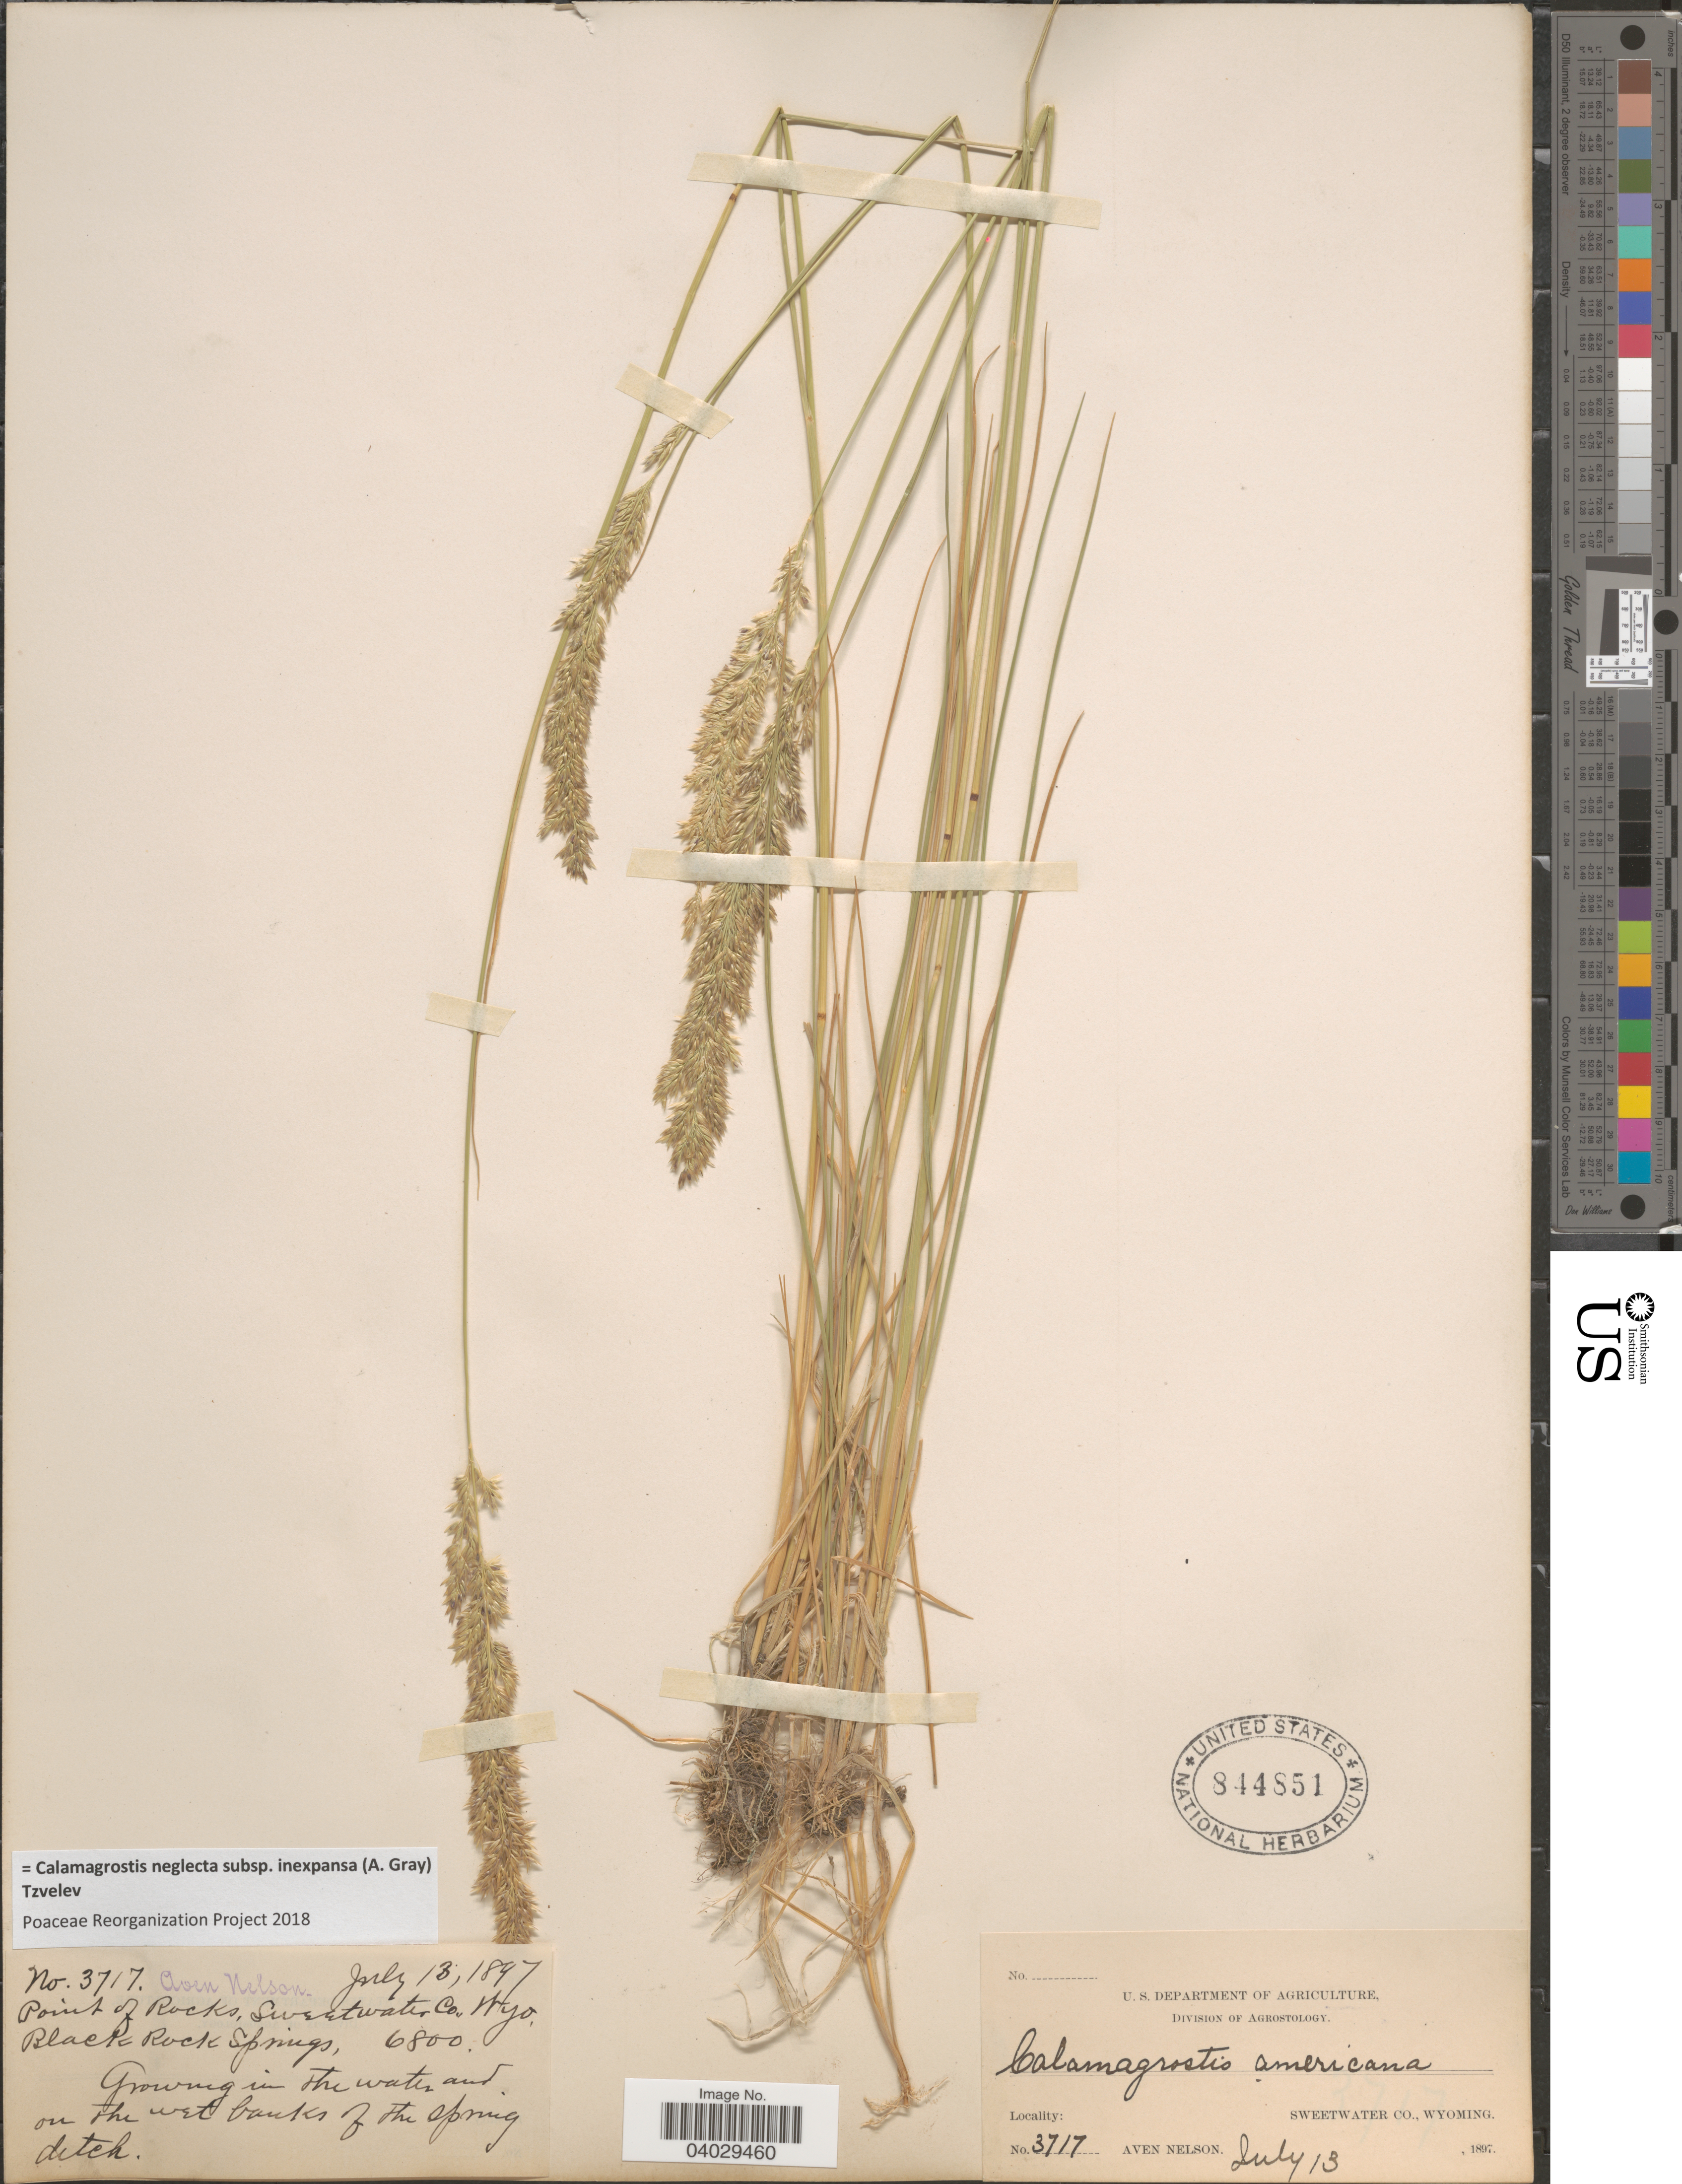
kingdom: Plantae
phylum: Tracheophyta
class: Liliopsida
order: Poales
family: Poaceae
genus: Calamagrostis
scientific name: Calamagrostis neglecta subsp. inexpansa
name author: (A. Gray) Tzvelev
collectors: A. Nelson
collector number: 3717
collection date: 1897-07-13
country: United States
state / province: Wyoming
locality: Point of Rocks, Sweetwater Co. Black Rock Springs.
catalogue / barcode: US 844851